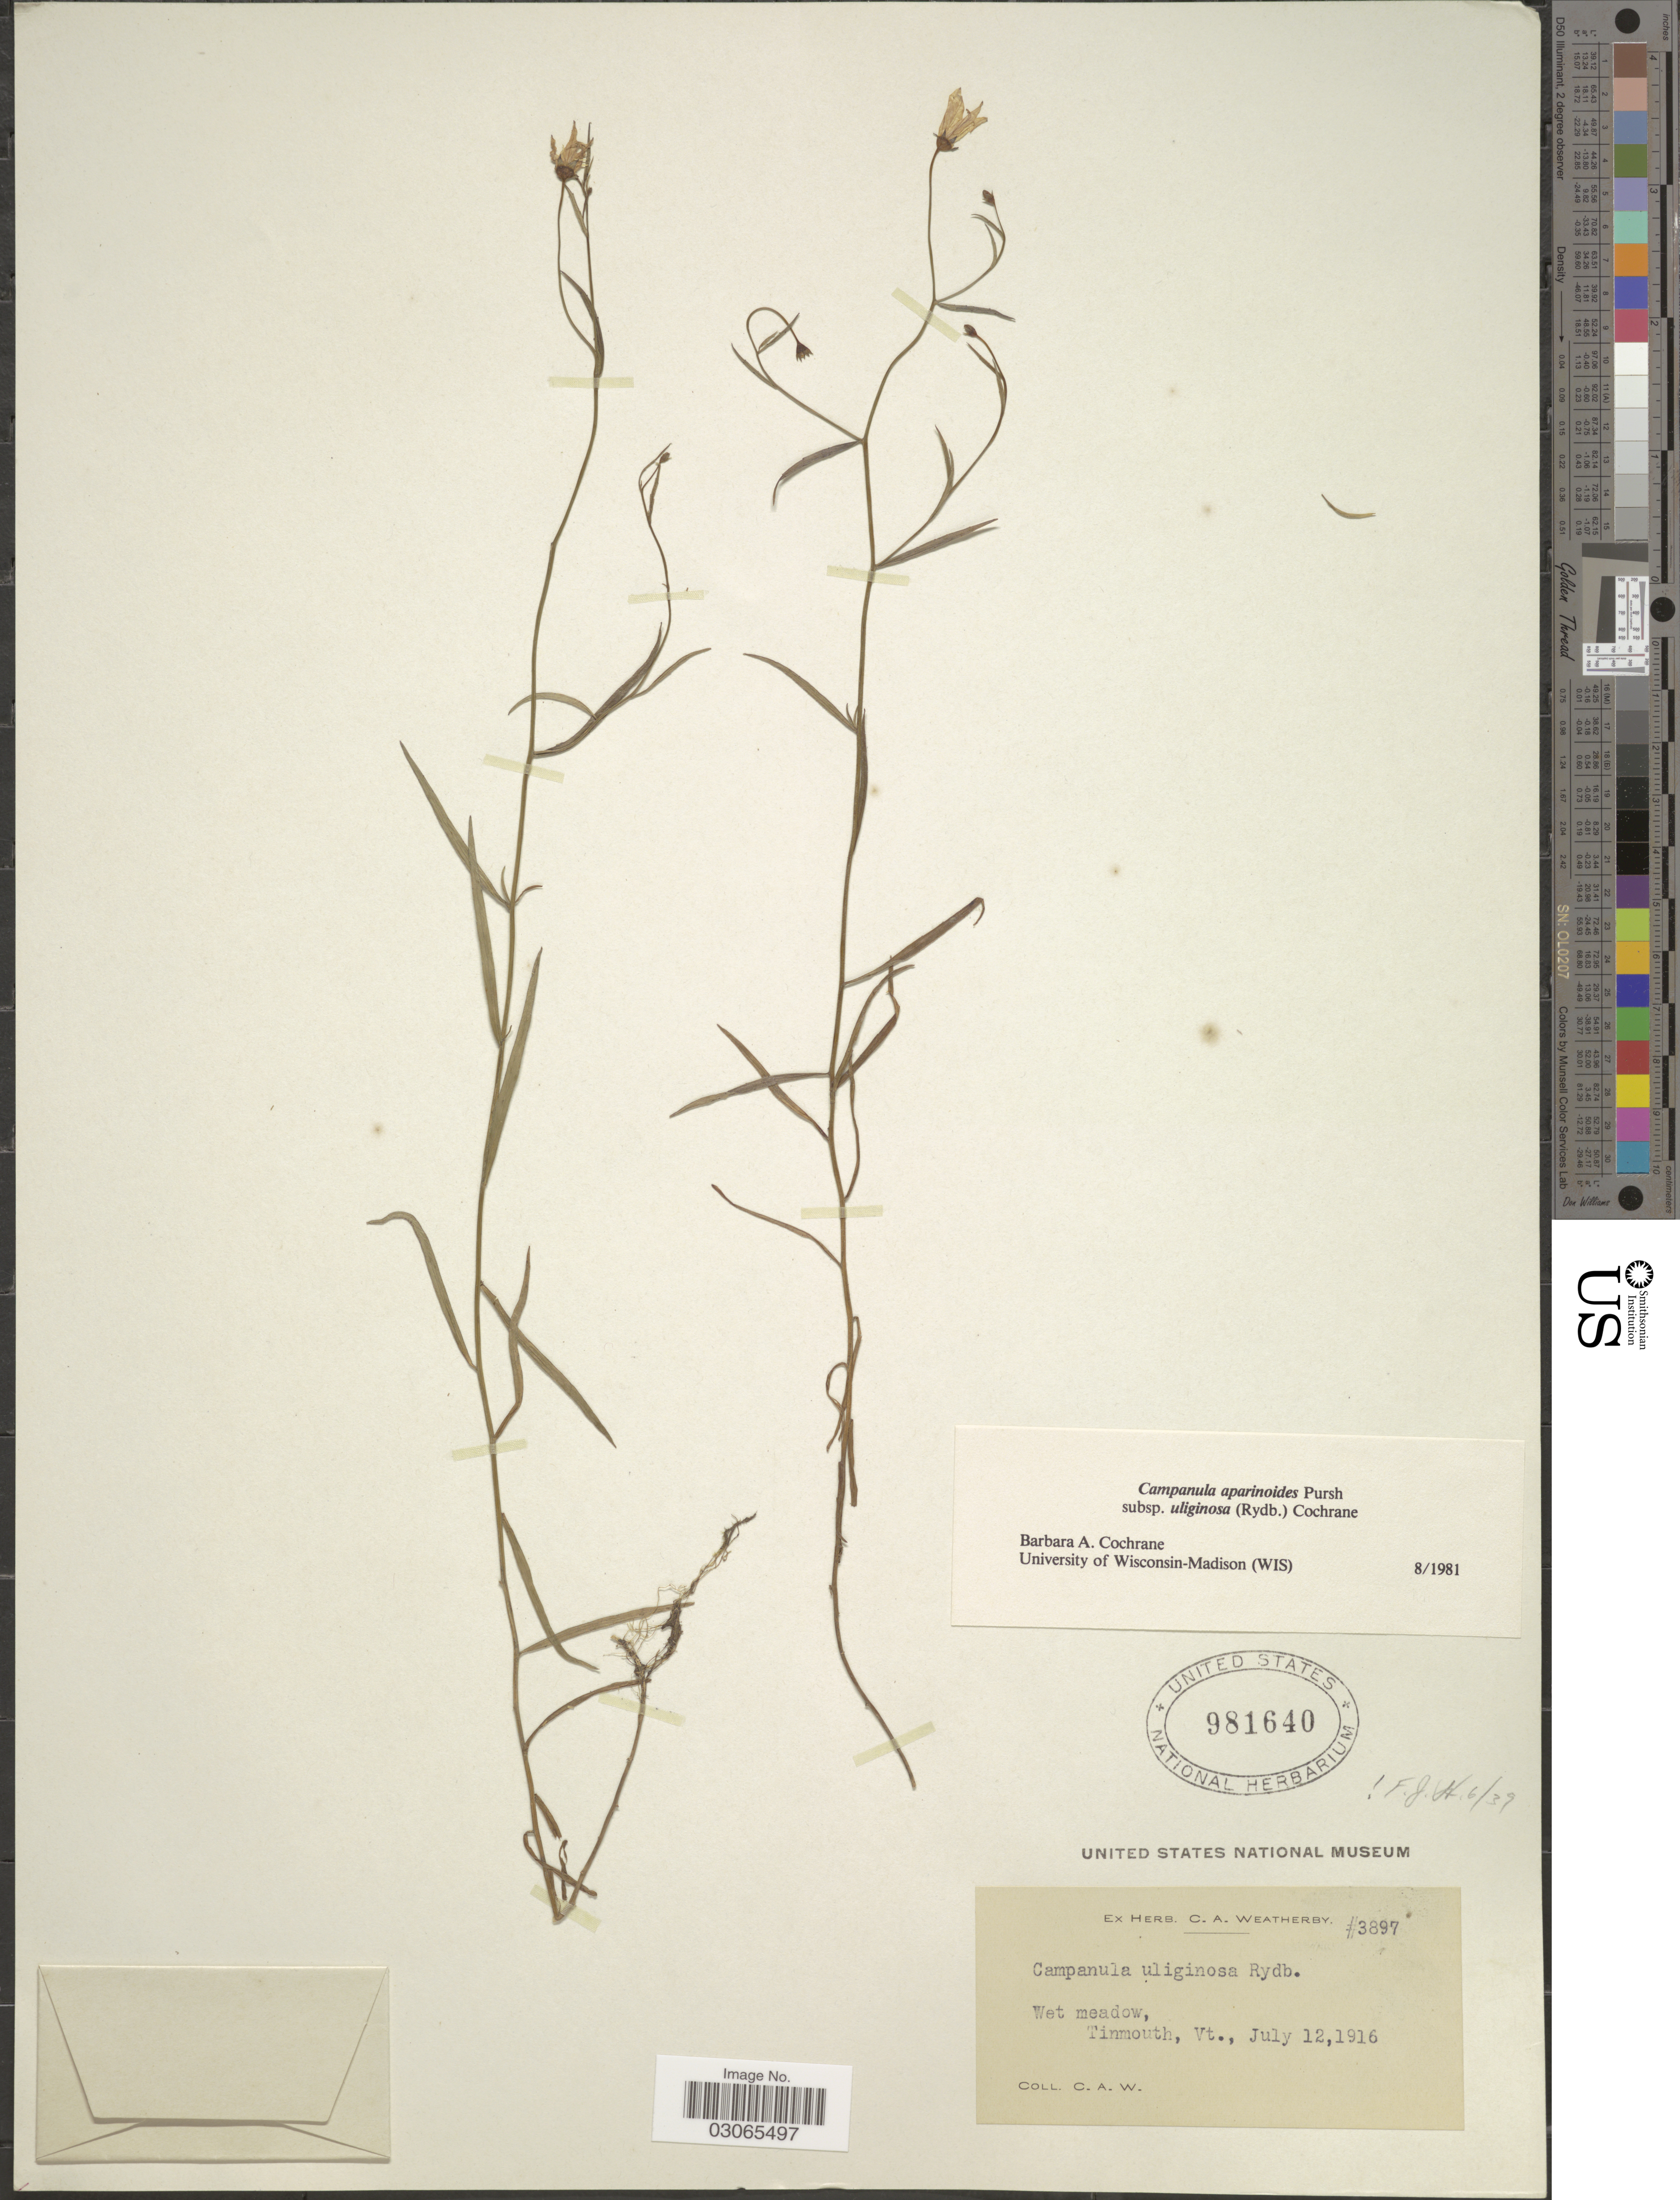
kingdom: Plantae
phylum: Tracheophyta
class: Magnoliopsida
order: Asterales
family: Campanulaceae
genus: Campanula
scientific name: Campanula aparinoides var. uliginosa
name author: (Rydb.) Gleason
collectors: C. A. Weatherby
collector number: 3897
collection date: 1916-07-12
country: United States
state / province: Vermont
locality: Wet meadow, Tinmouth.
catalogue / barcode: US 981640